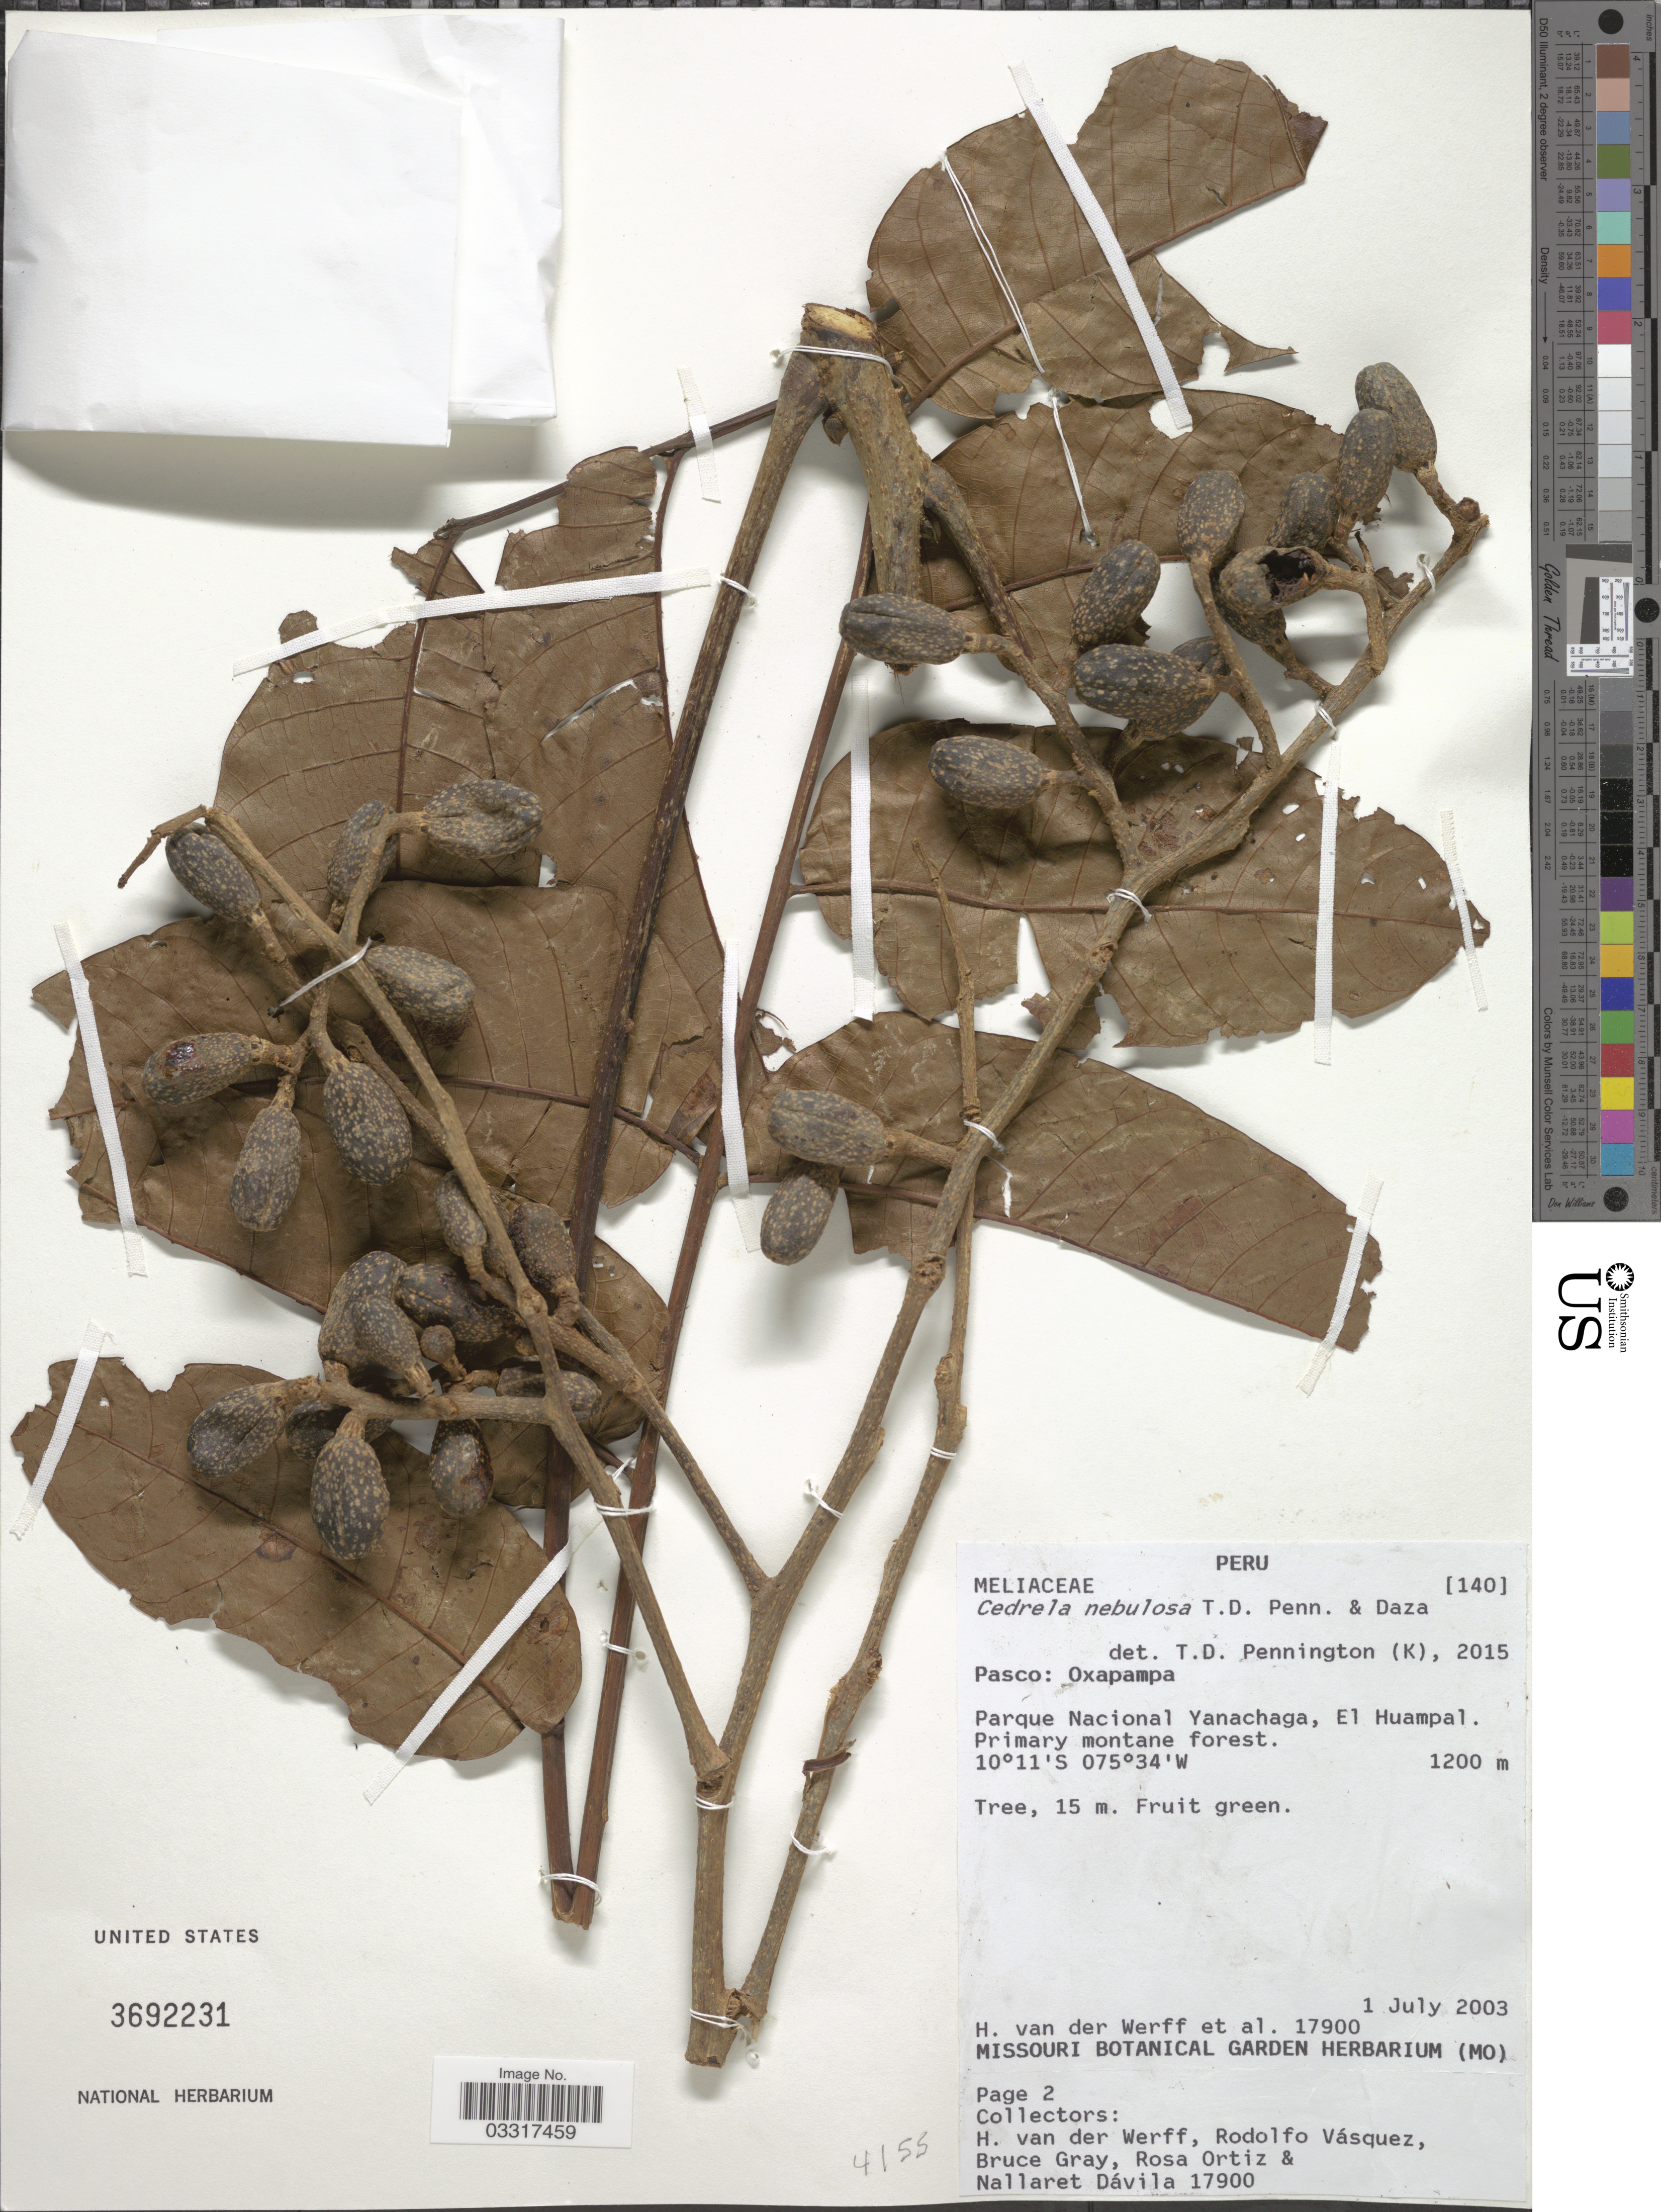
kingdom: Plantae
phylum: Tracheophyta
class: Magnoliopsida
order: Sapindales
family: Meliaceae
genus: Cedrela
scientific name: Cedrela nebulosa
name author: T.D. Penn. & Daza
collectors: H. van der Werff & et al.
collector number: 17900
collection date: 2003-07-01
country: Peru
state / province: Pasco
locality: Oxapampa. Parque Nacional Yanachaga, El Huampal. Primary montane forest.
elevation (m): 1200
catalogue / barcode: US 3692231